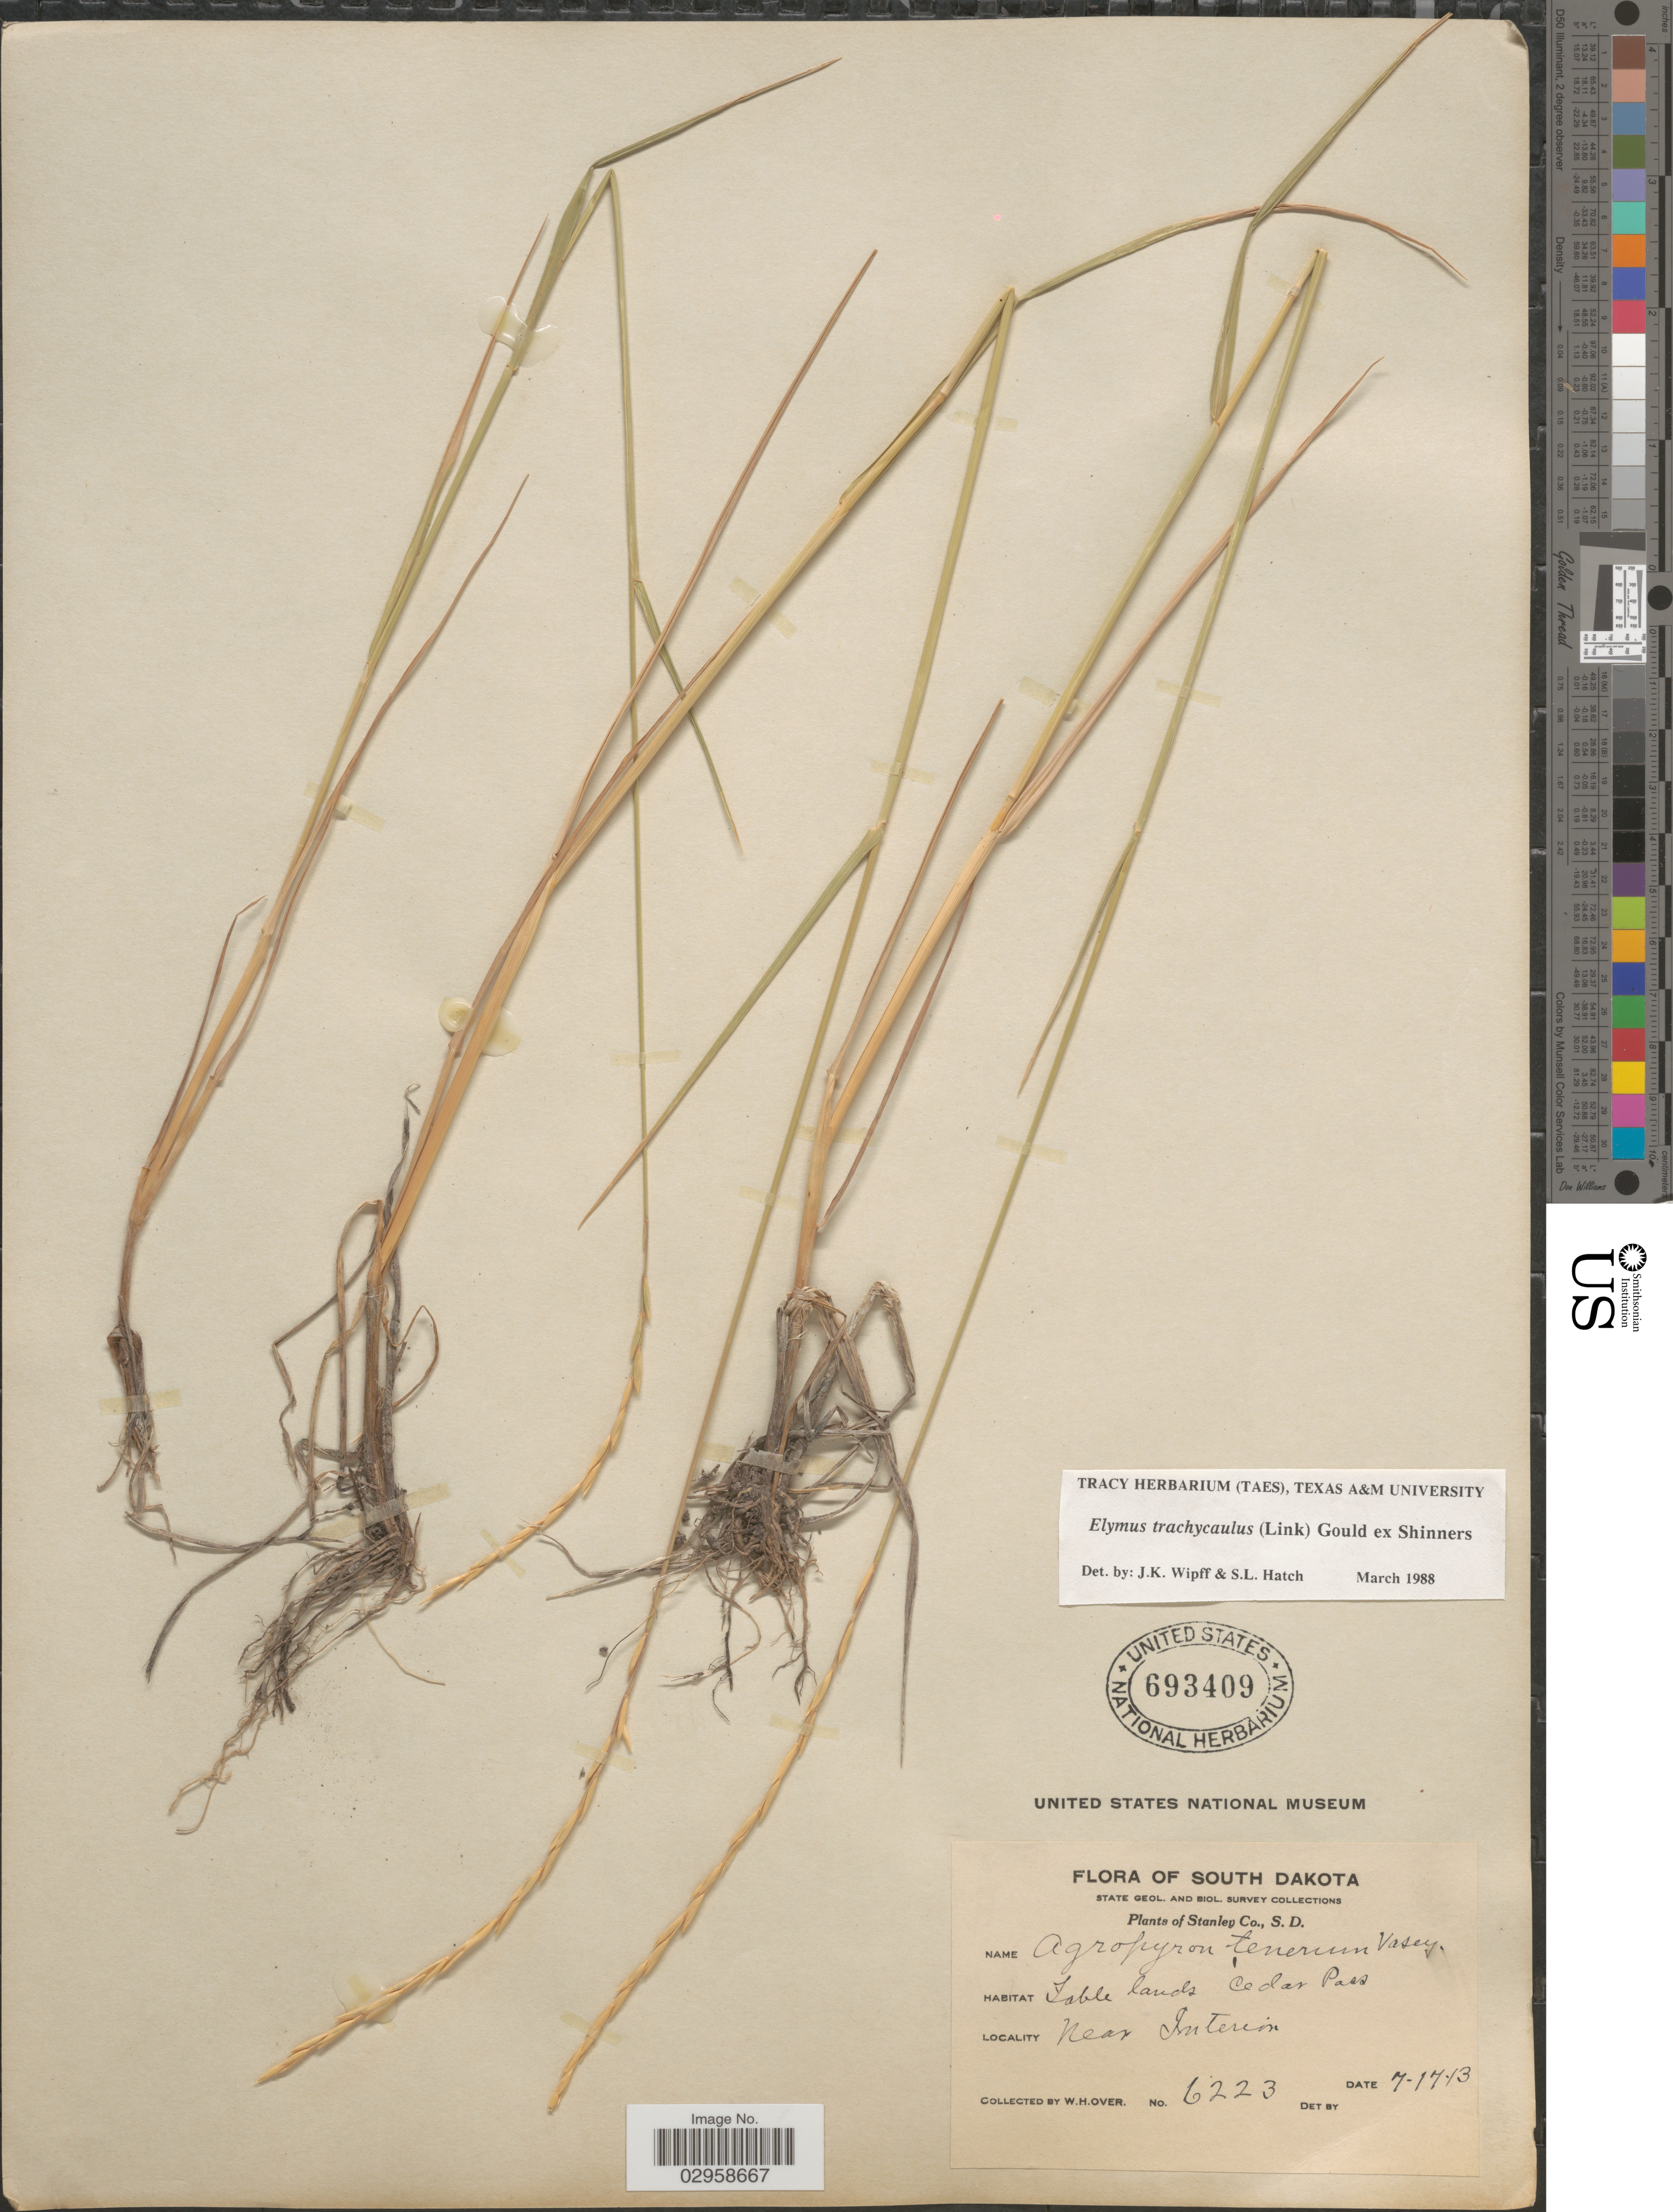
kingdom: Plantae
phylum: Tracheophyta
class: Liliopsida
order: Poales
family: Poaceae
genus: Elymus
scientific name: Elymus trachycaulus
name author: (Link) Gould ex Shinners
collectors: W. Over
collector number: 6223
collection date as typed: Transcribed d/m/y: 17/7/13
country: United States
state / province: South Dakota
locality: State Geol. and Biol. Survey Collections. Stanley Co. Table lands, Cedar Pass. Near Interior.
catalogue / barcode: US 693409